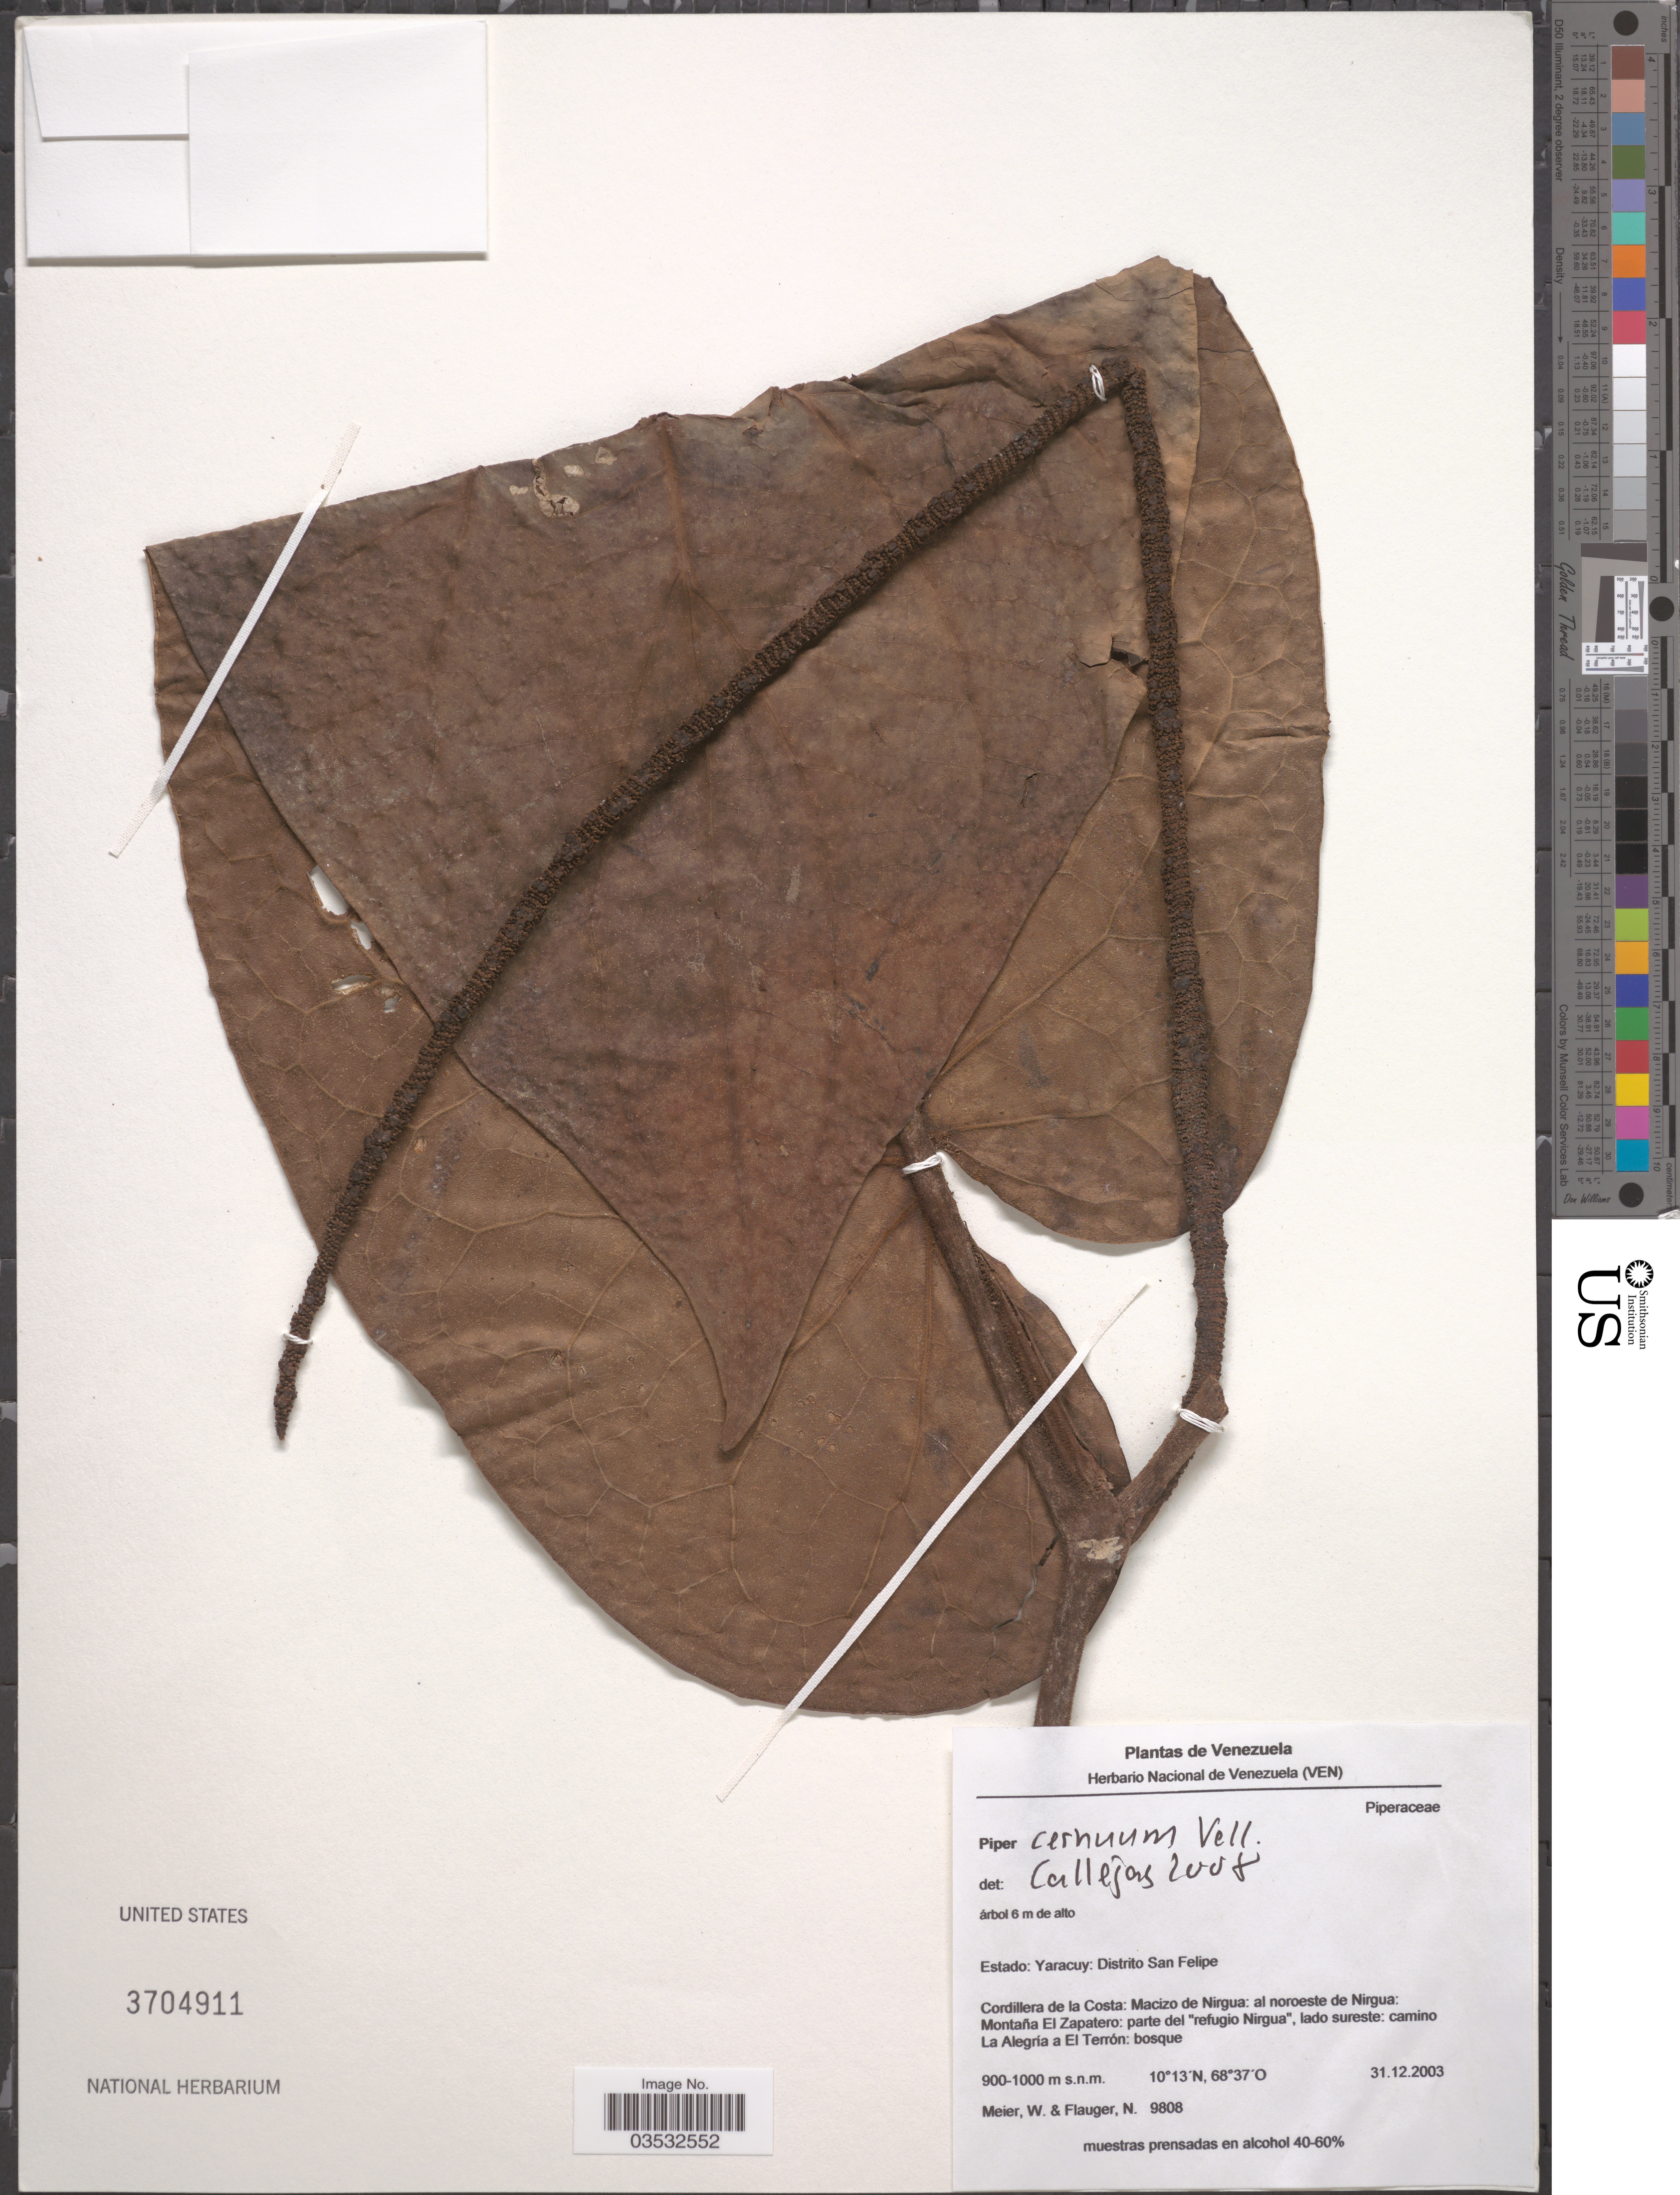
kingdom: Plantae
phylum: Tracheophyta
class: Magnoliopsida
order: Piperales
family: Piperaceae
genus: Piper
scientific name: Piper cernuum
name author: Vell.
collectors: W. Meier & N. Flauger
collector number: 9808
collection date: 2003-12-31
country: Venezuela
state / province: Yaracuy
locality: Distrito San Felipe. Cordillera de la Costa: Macizo de Nirgua: al noroeste de Nirgua: Montaña El Zapatero: parte del "refugio Nirgua", lado sureste: camino La Alegria a El Terron: bosque.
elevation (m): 900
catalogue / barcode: US 3704911